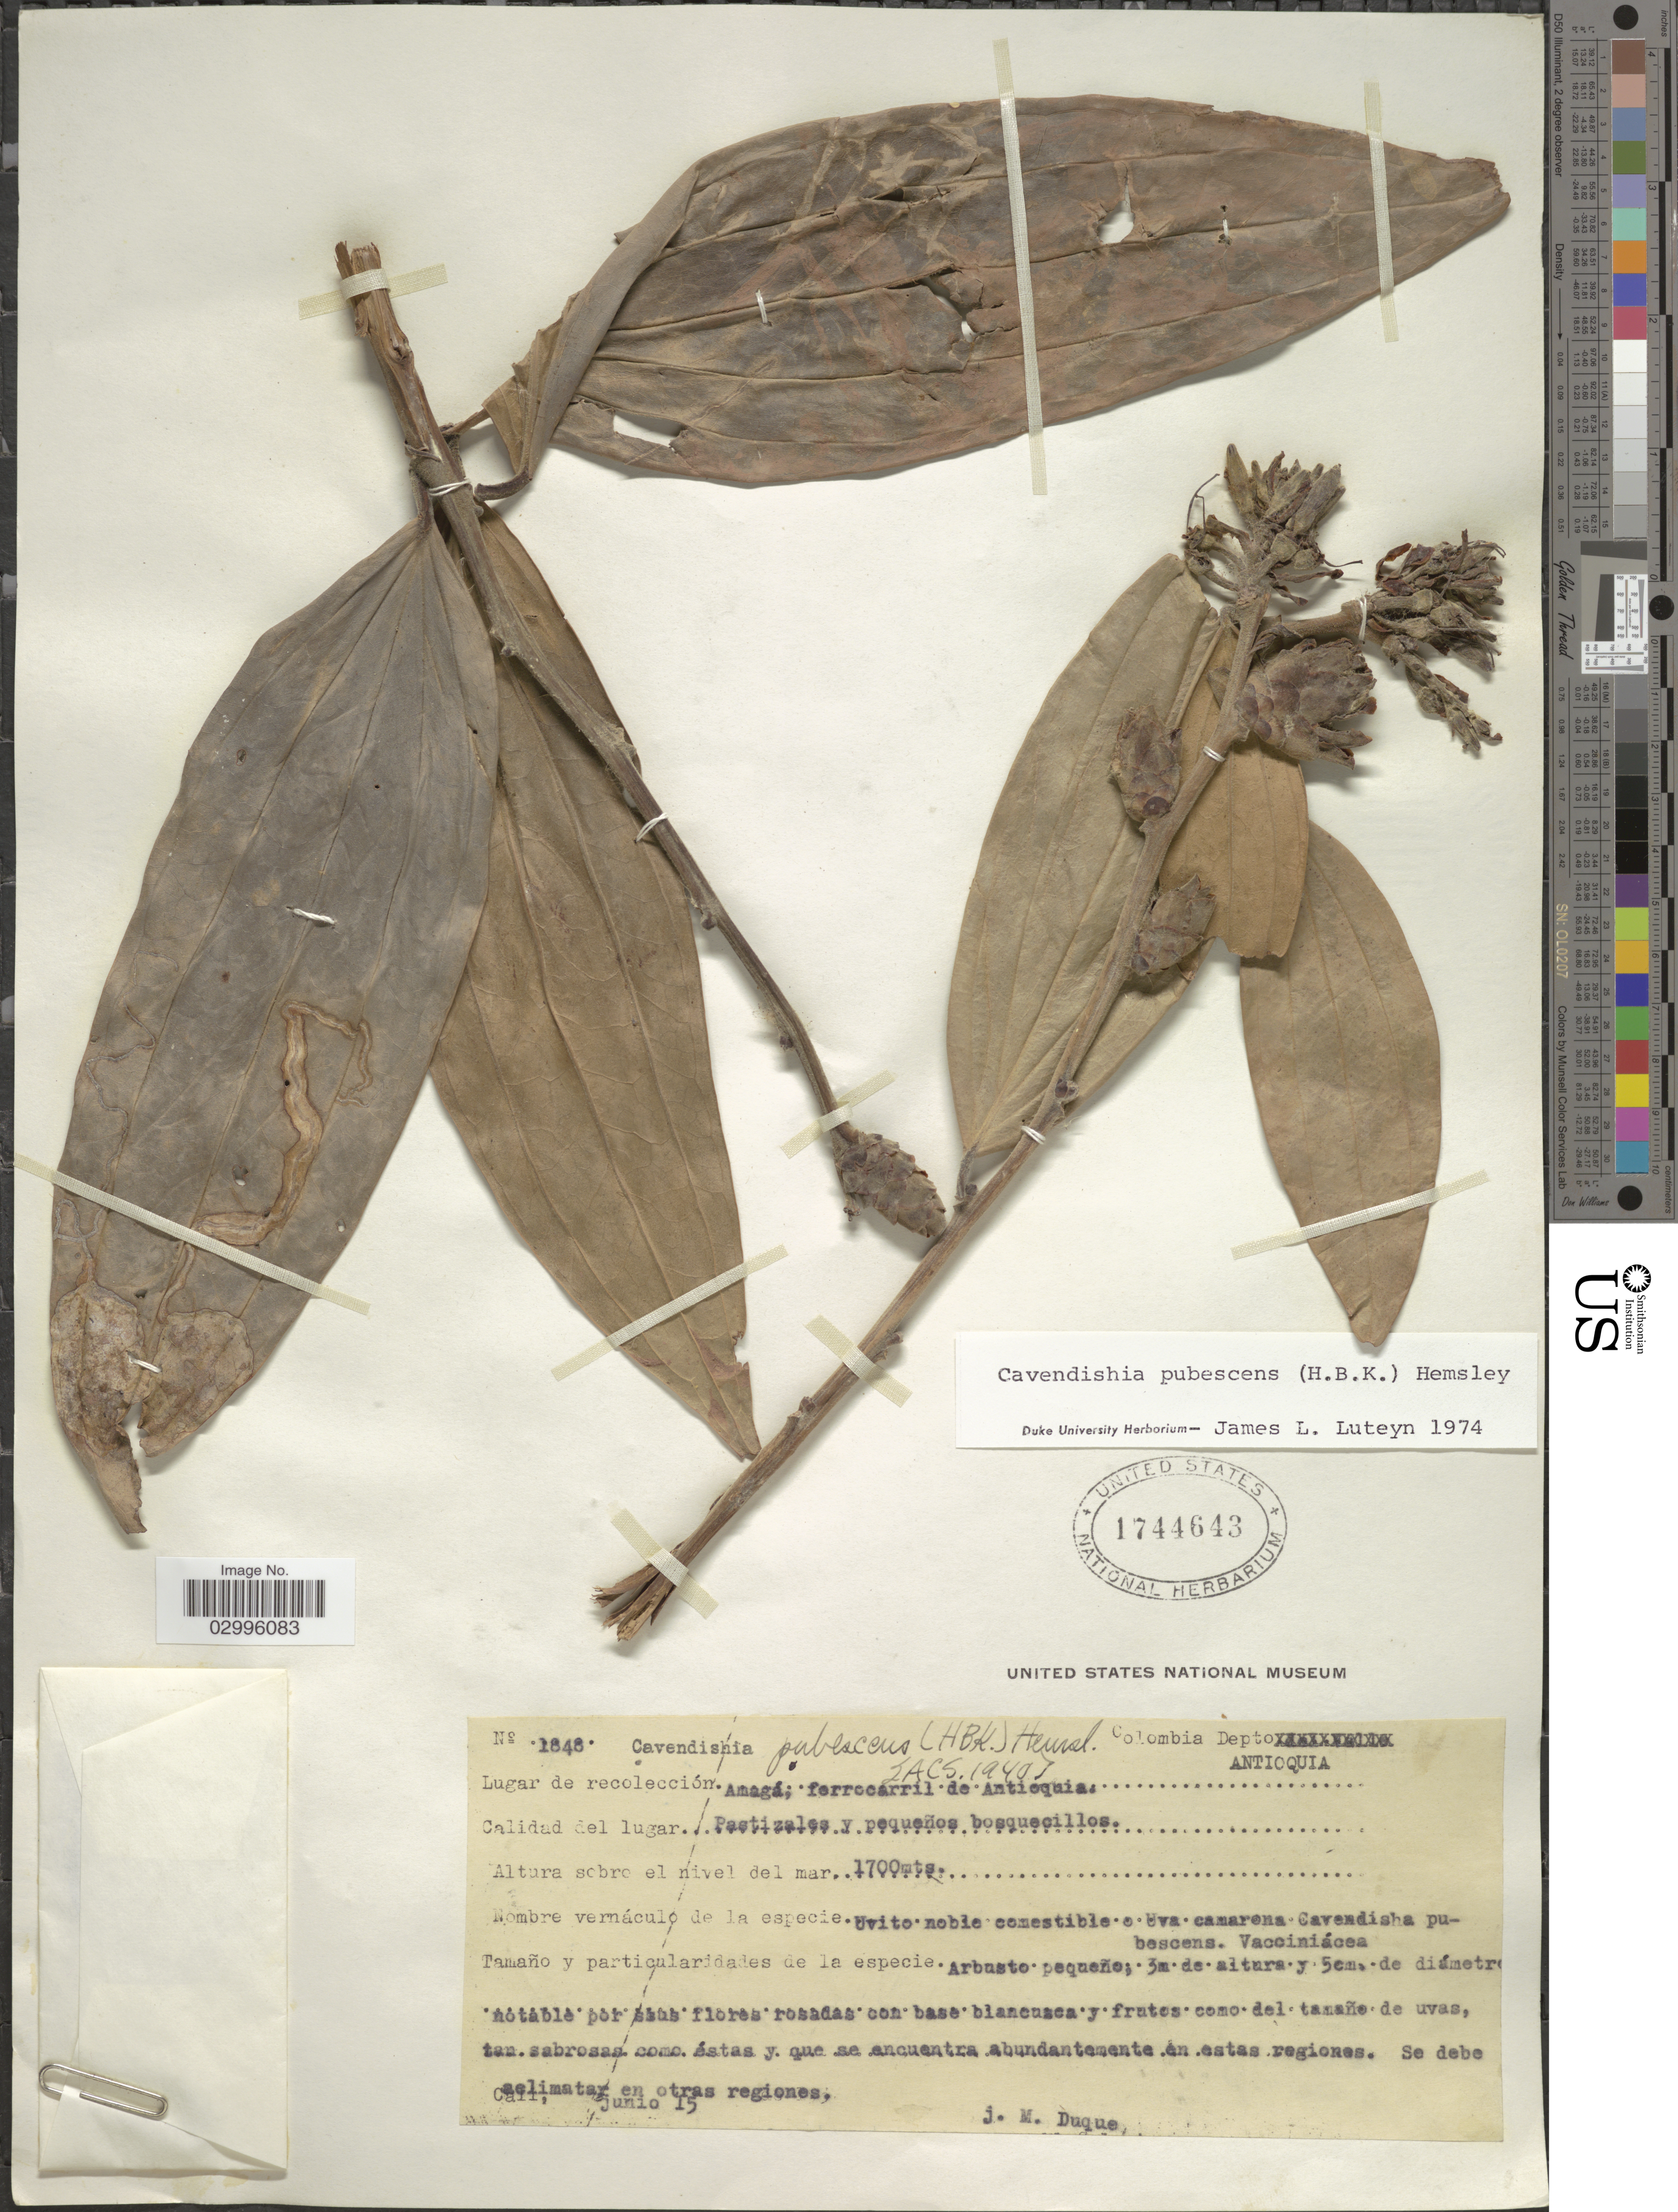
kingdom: Plantae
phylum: Tracheophyta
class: Magnoliopsida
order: Ericales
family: Ericaceae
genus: Cavendishia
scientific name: Cavendishia pubescens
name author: (Kunth) Hemsl.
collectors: J. Duque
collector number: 1848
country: Colombia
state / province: Antioquia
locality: Depto. Antioquia. Amagá, ferrocarril de Antioquia.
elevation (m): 1700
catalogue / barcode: US 1744643